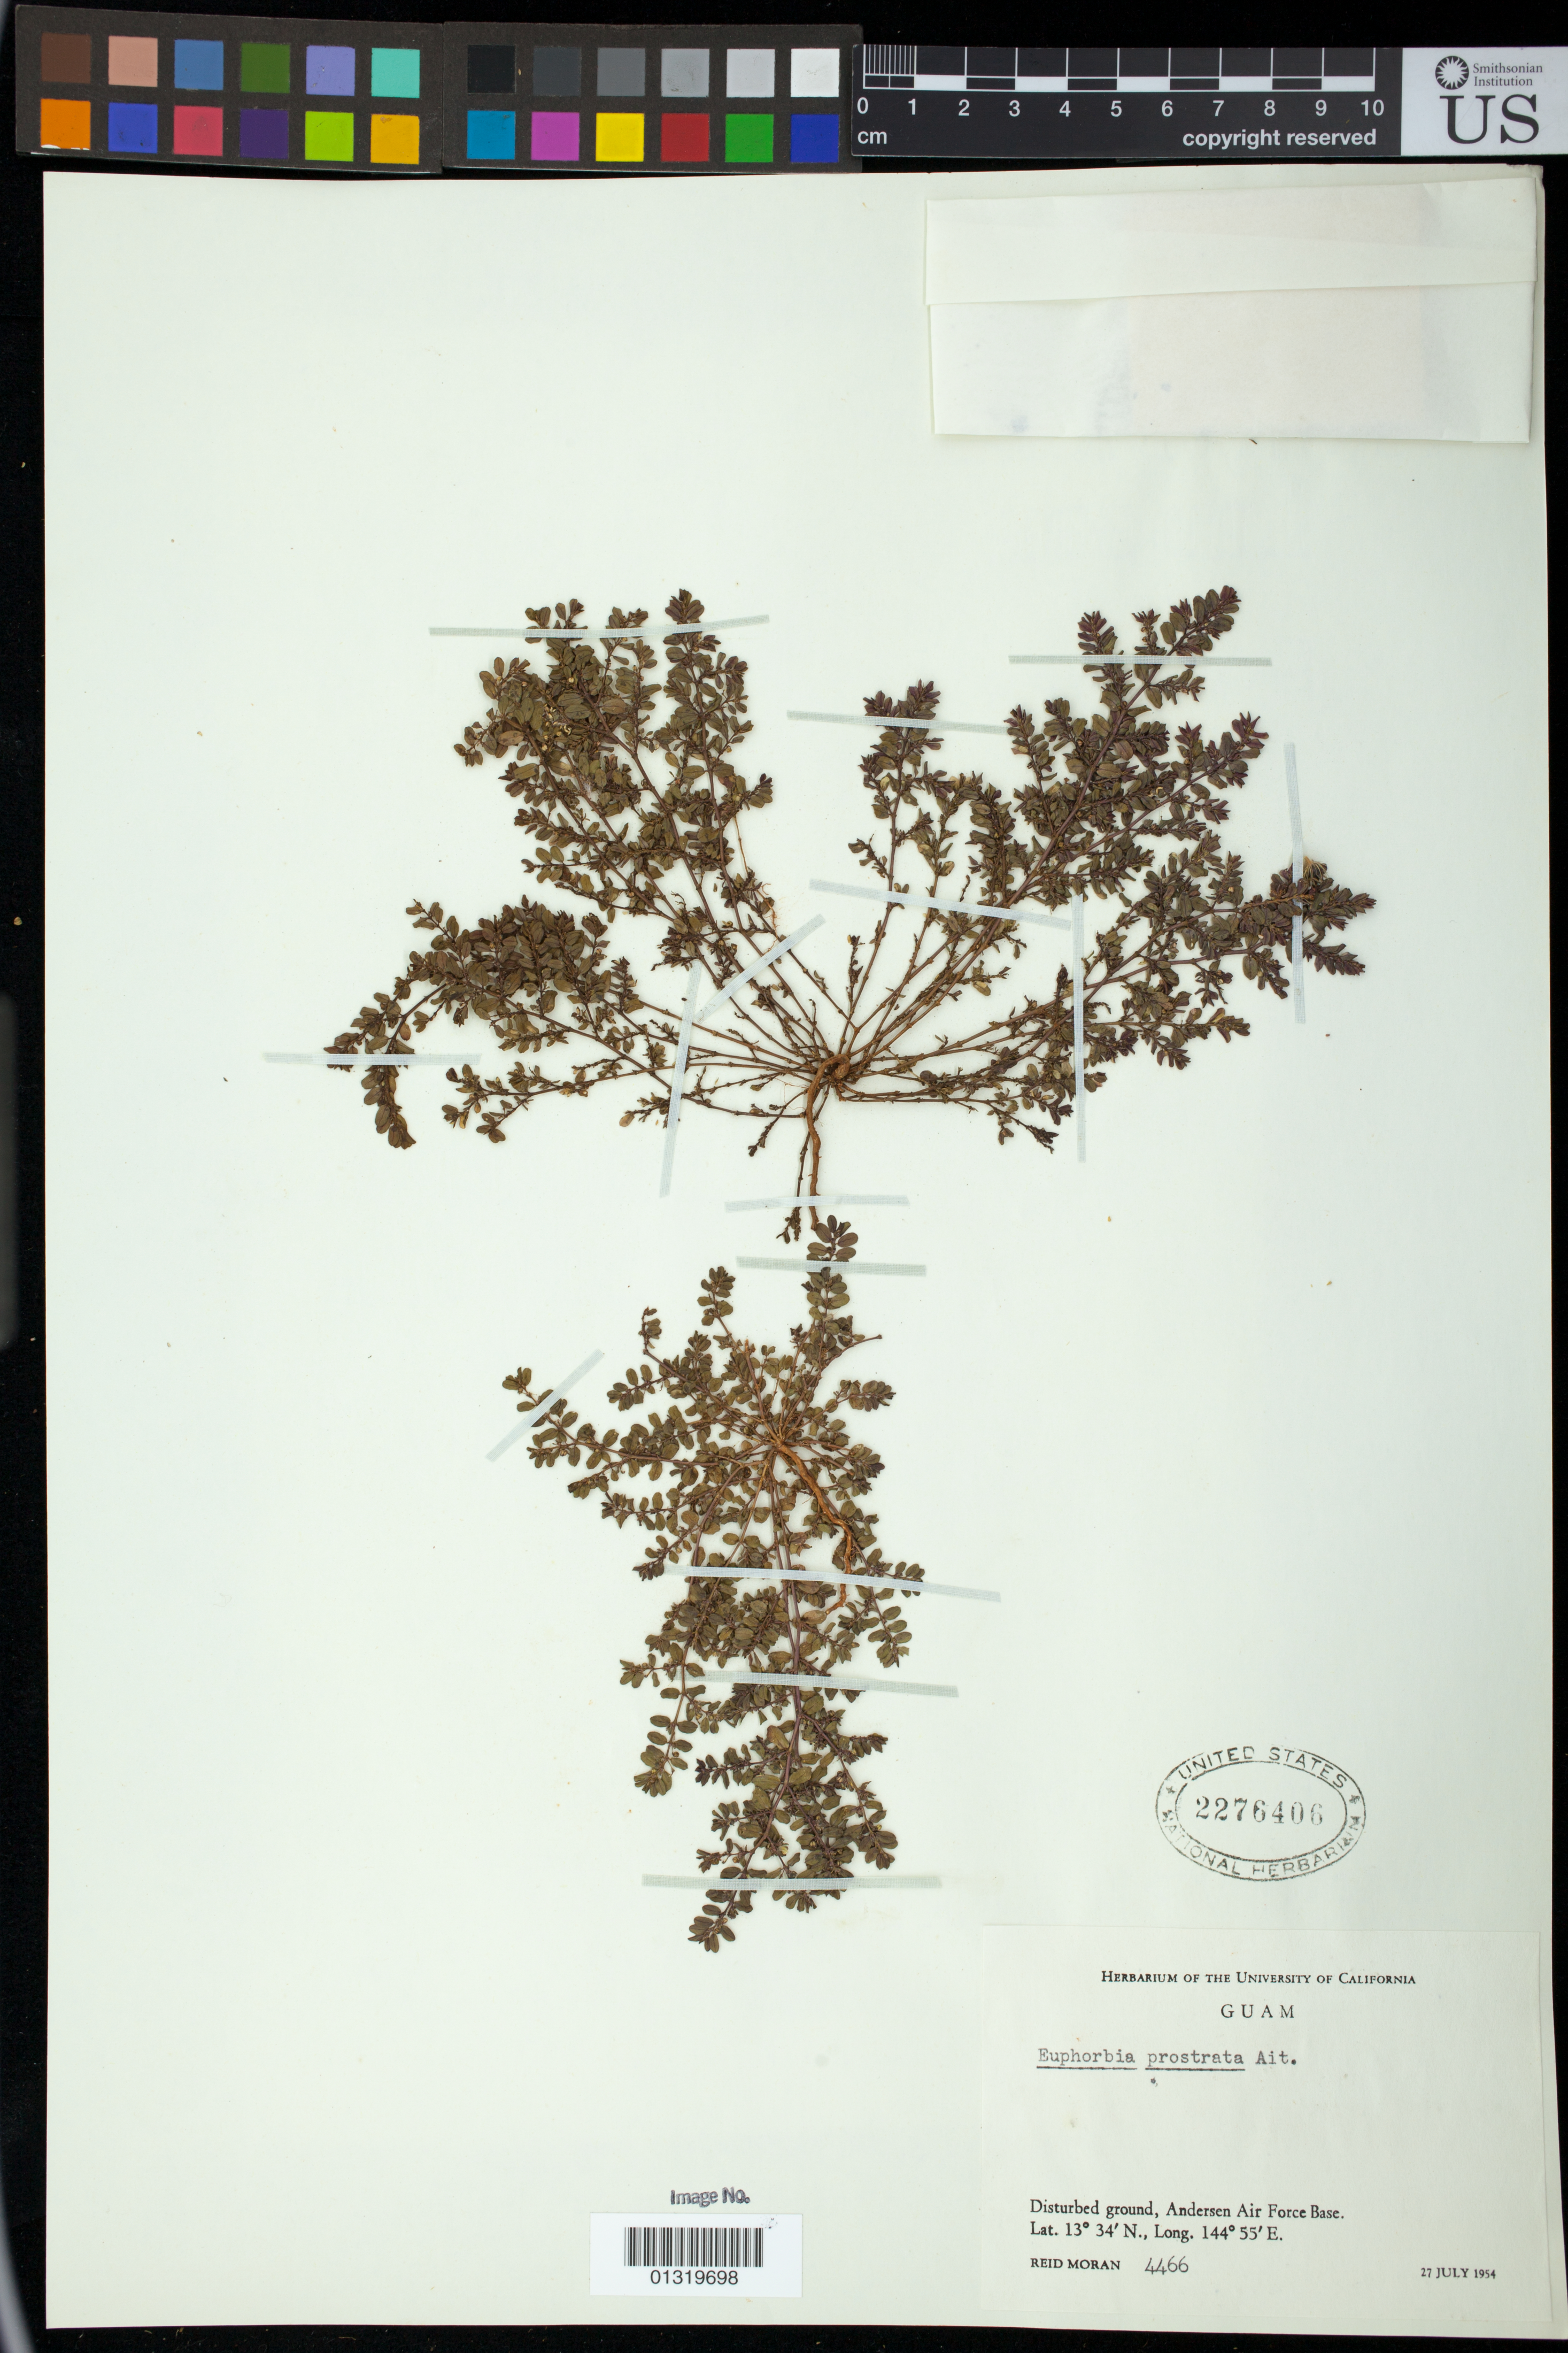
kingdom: Plantae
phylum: Tracheophyta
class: Magnoliopsida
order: Malpighiales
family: Euphorbiaceae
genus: Euphorbia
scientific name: Euphorbia prostrata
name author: Aiton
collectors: R. V. Moran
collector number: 4466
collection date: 1954-07-27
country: Guam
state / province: Yigo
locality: Andersen Air Force Base.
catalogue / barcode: US 2276406